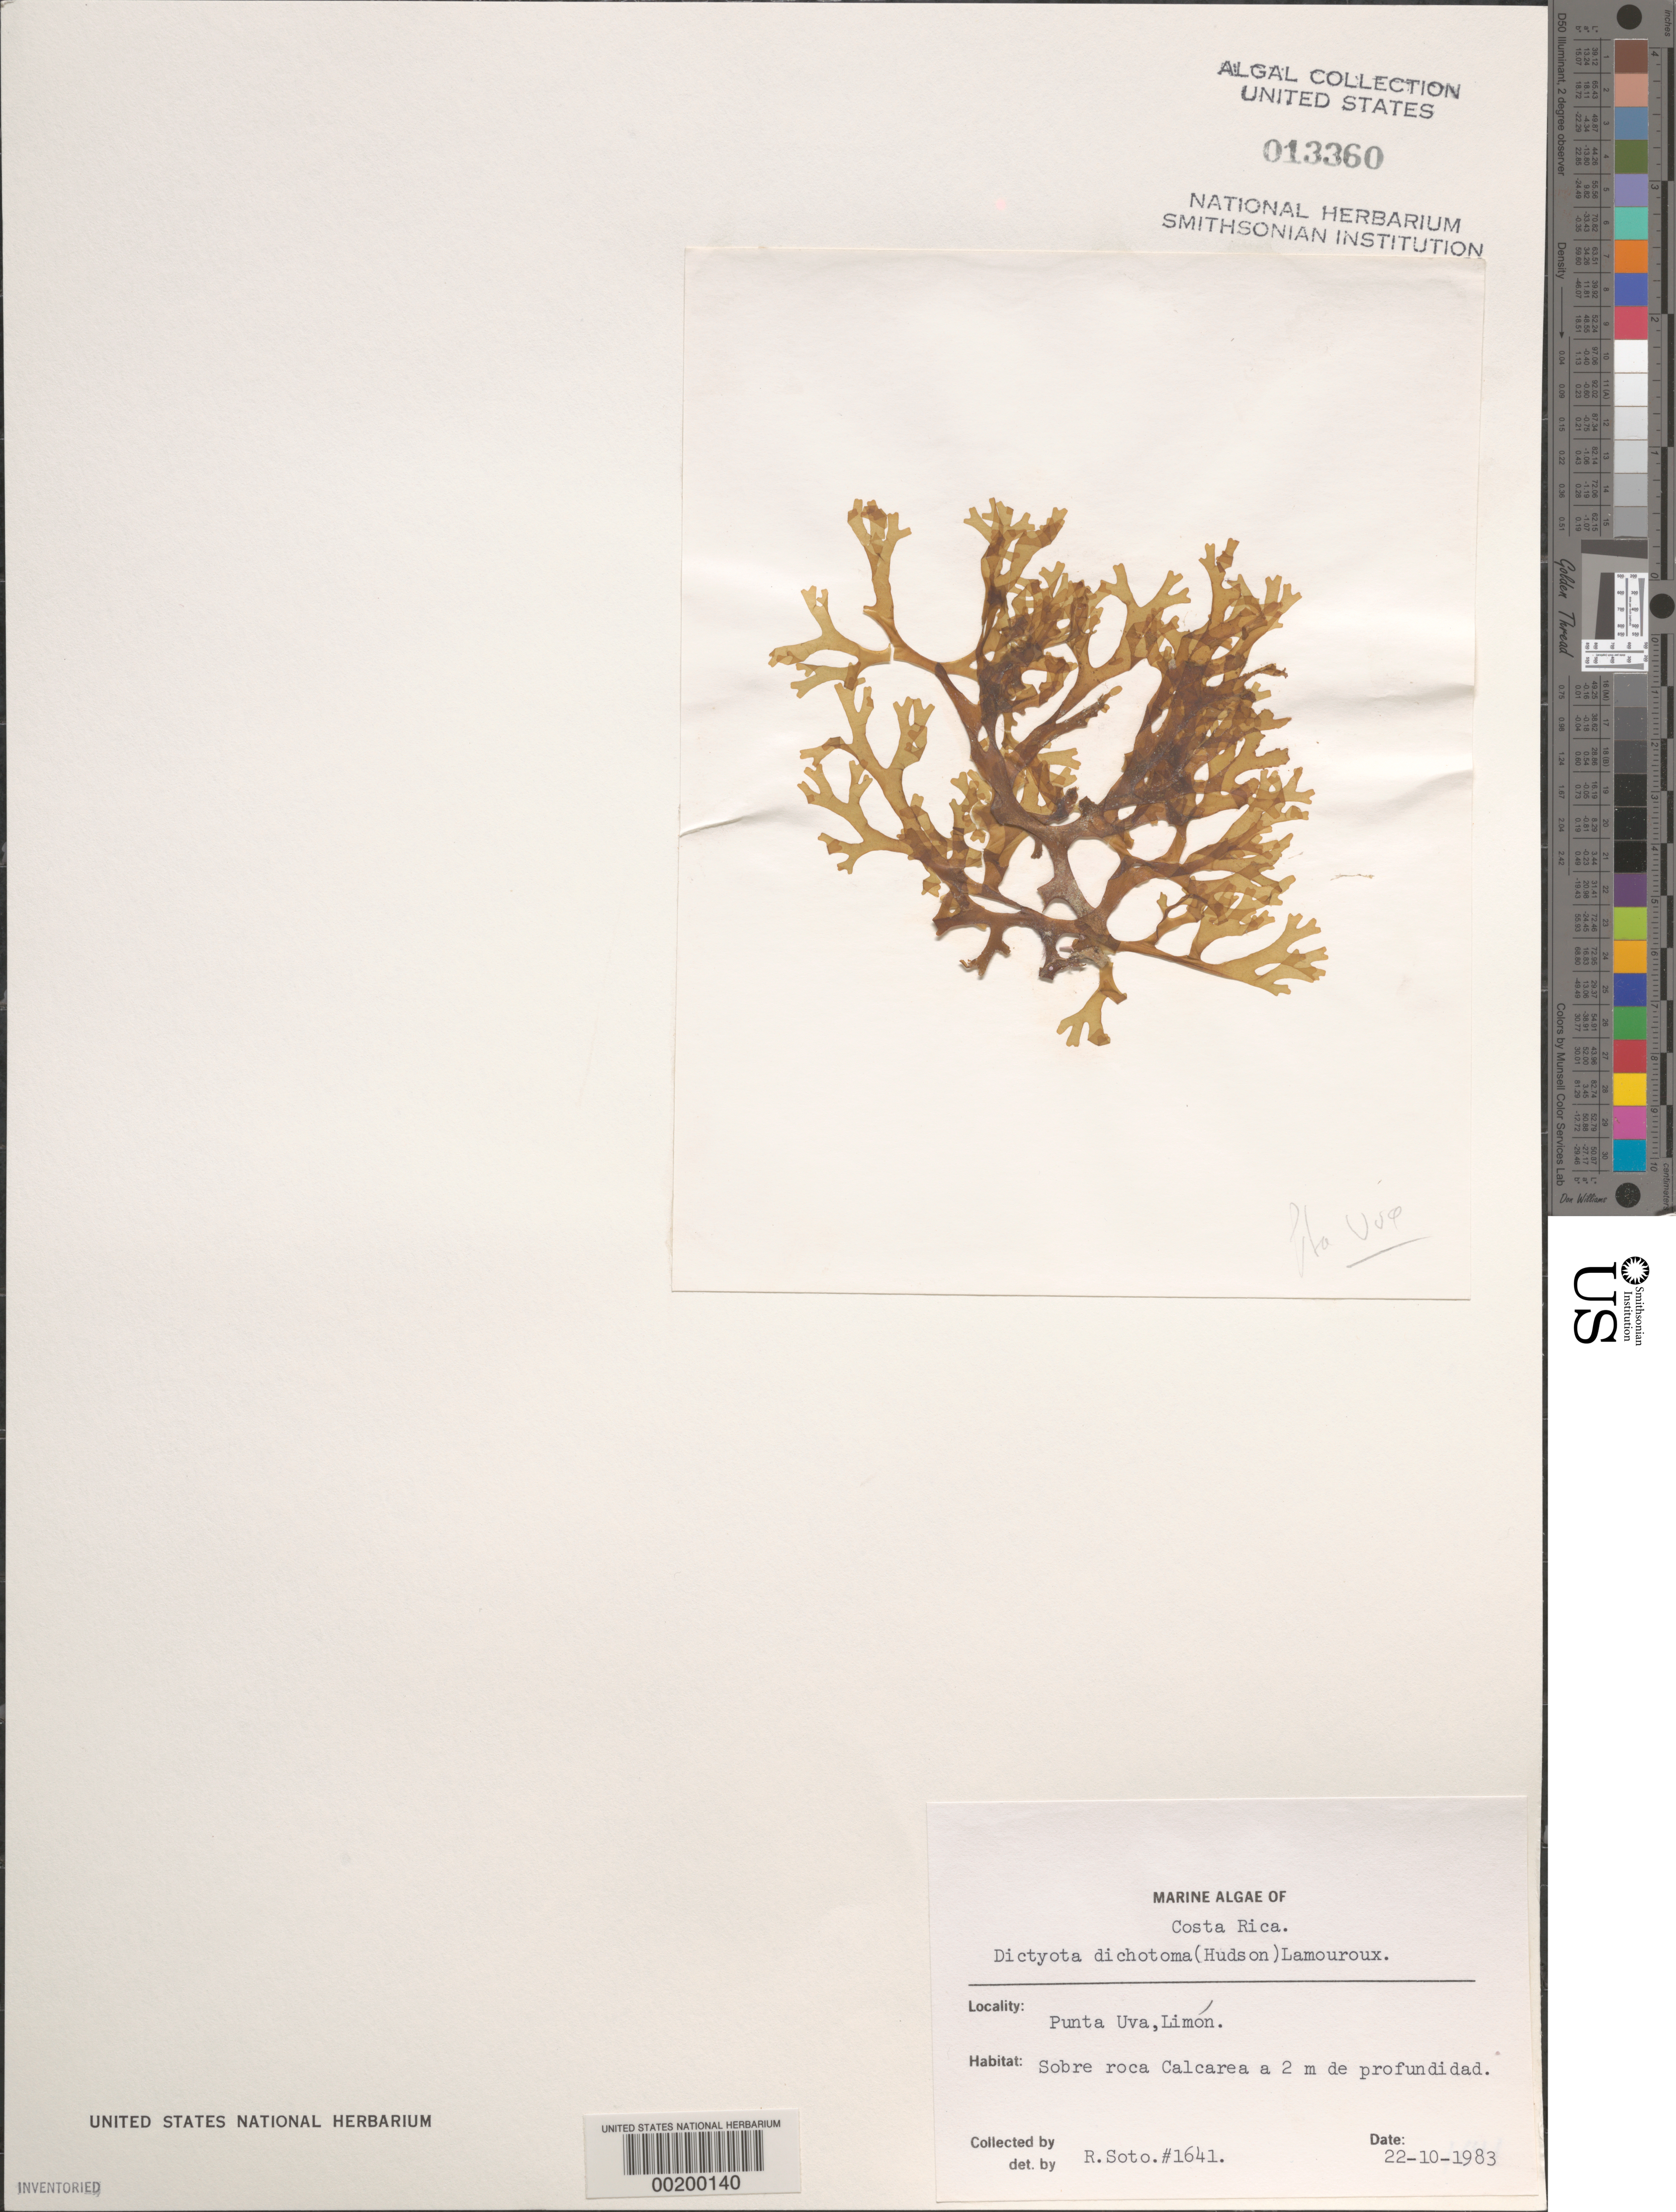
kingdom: Chromista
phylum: Ochrophyta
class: Phaeophyceae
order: Dictyotales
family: Dictyotaceae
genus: Dictyota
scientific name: Dictyota dichotoma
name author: (Huds.) J.V.Lamouroux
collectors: R. Soto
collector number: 1641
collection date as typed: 22 Oct 1983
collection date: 1983-10-22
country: Costa Rica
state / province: Limón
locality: Punta uva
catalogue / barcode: US 13360